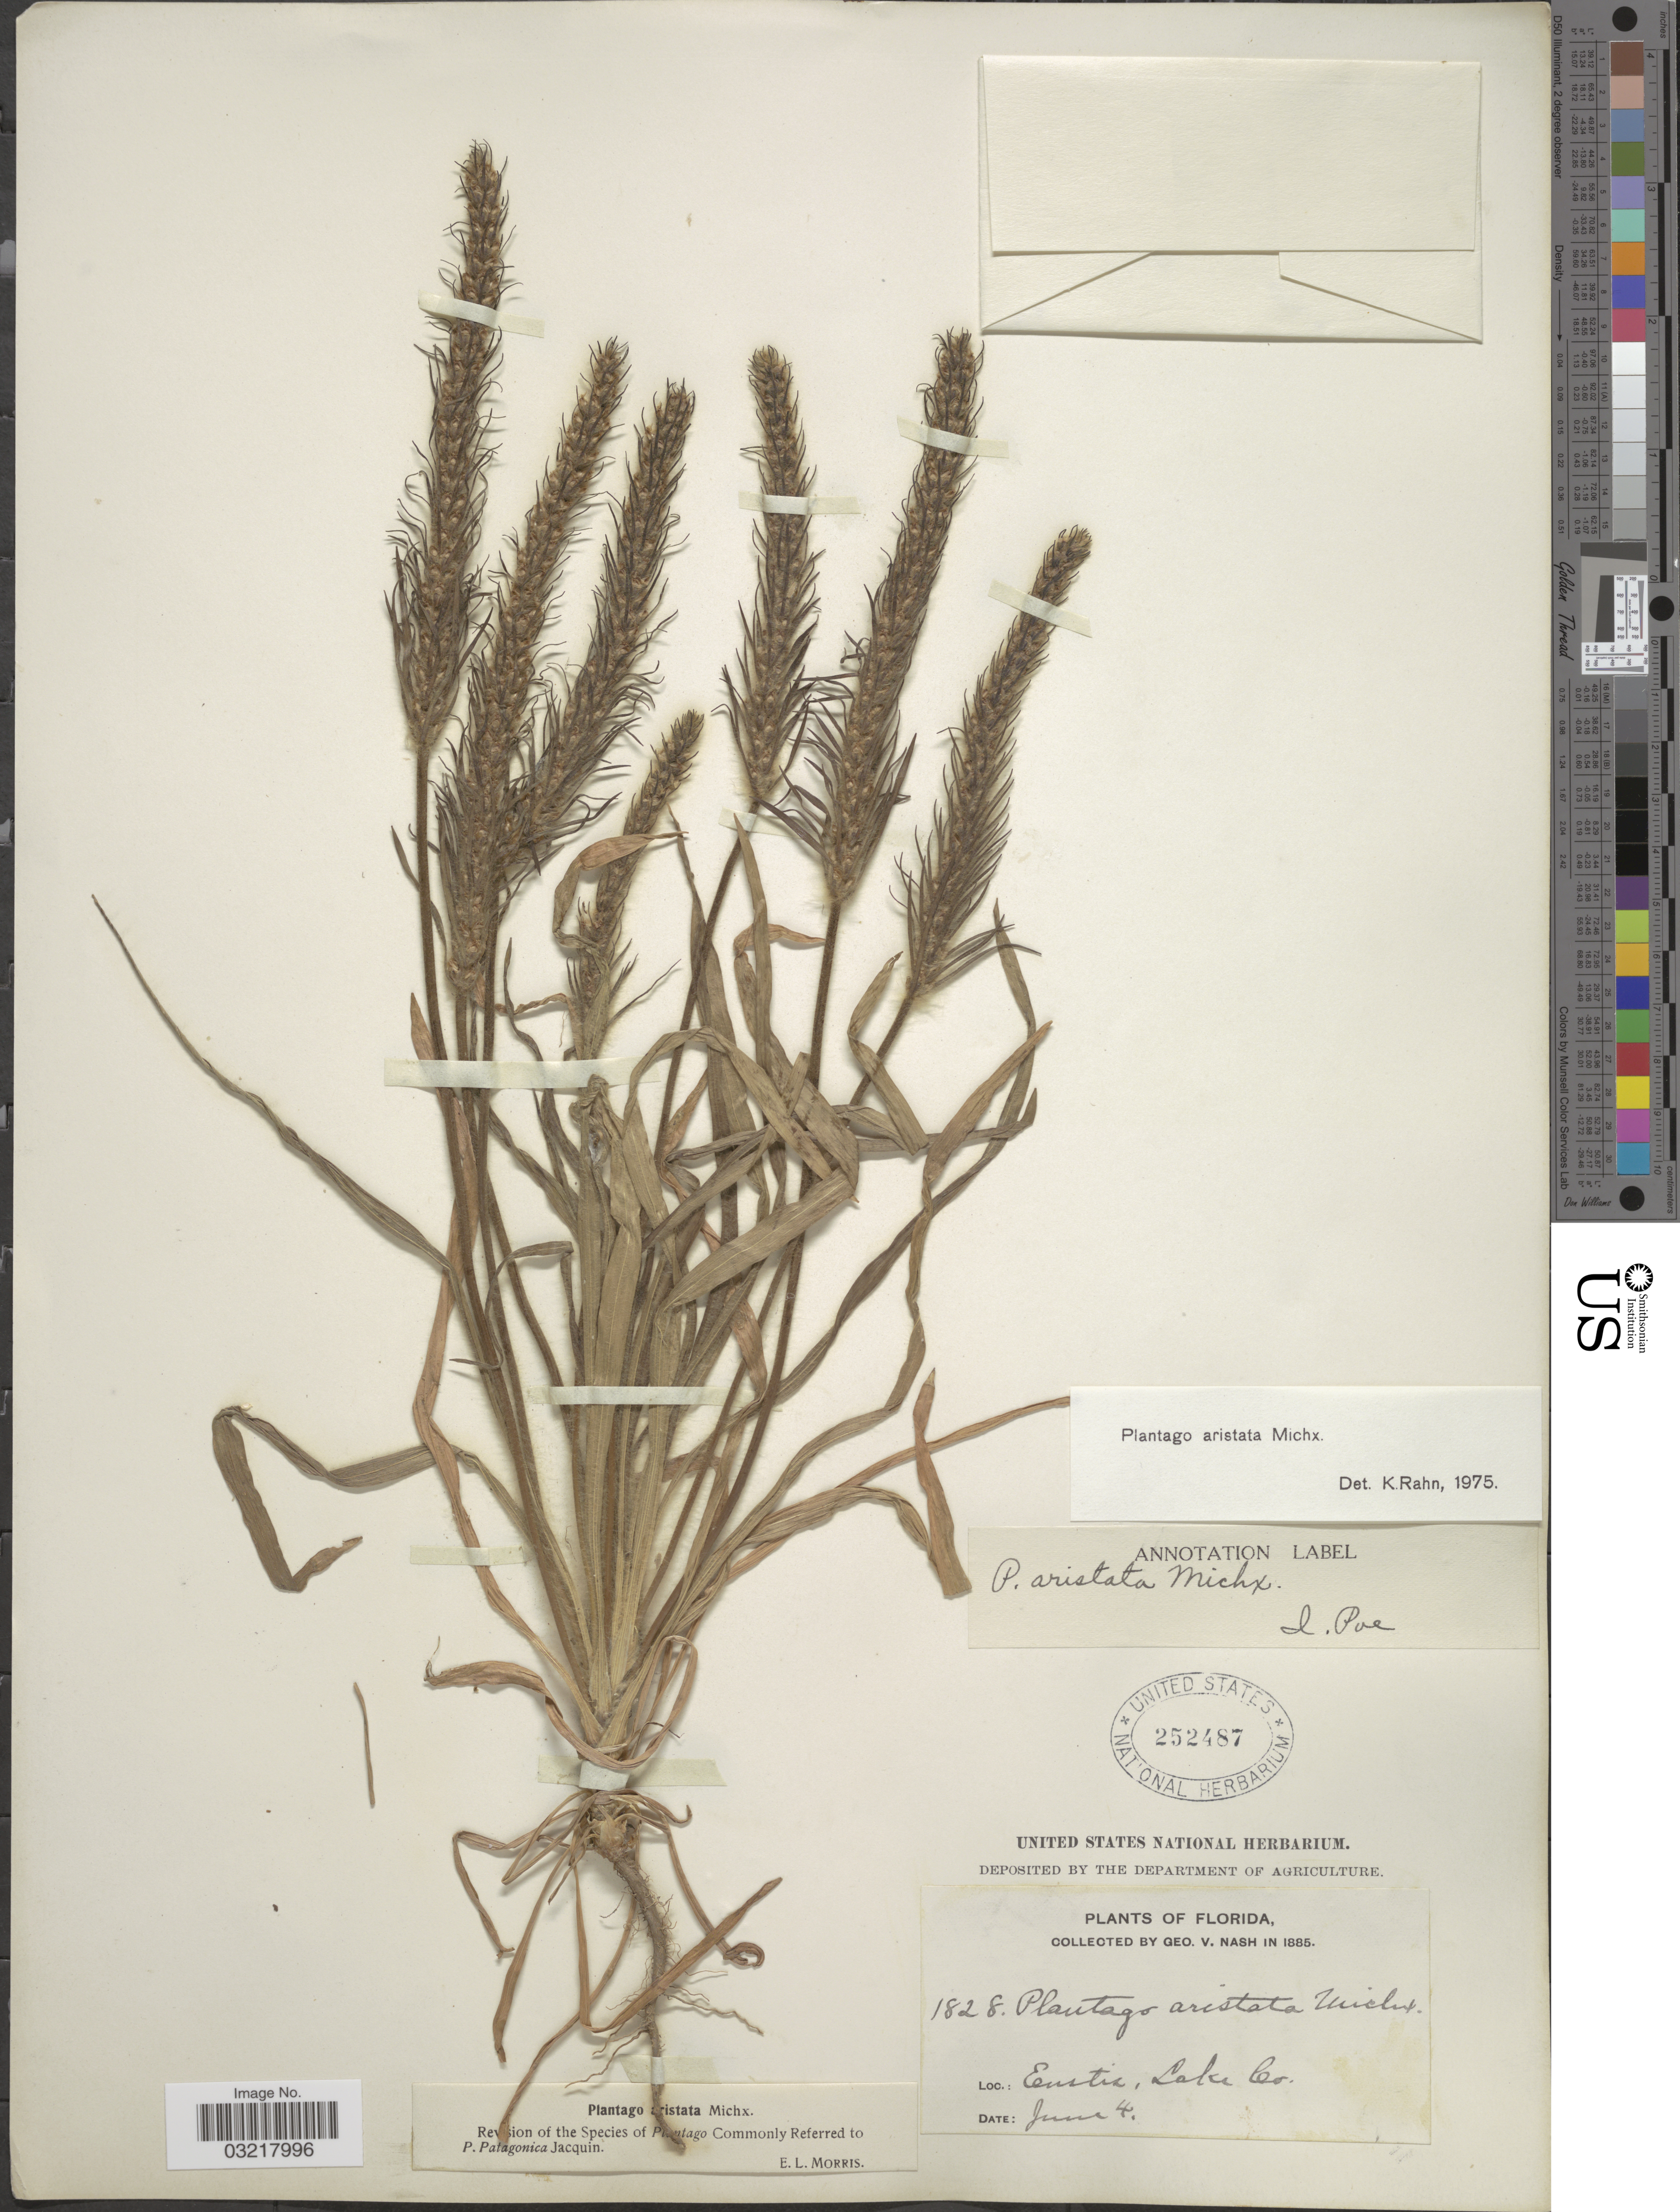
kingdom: Plantae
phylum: Tracheophyta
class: Magnoliopsida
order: Lamiales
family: Plantaginaceae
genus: Plantago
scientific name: Plantago aristata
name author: Michx.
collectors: G. V. Nash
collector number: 1828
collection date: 1885-06-04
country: United States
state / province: Florida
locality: Eustis, Lake Co.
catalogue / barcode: US 252487